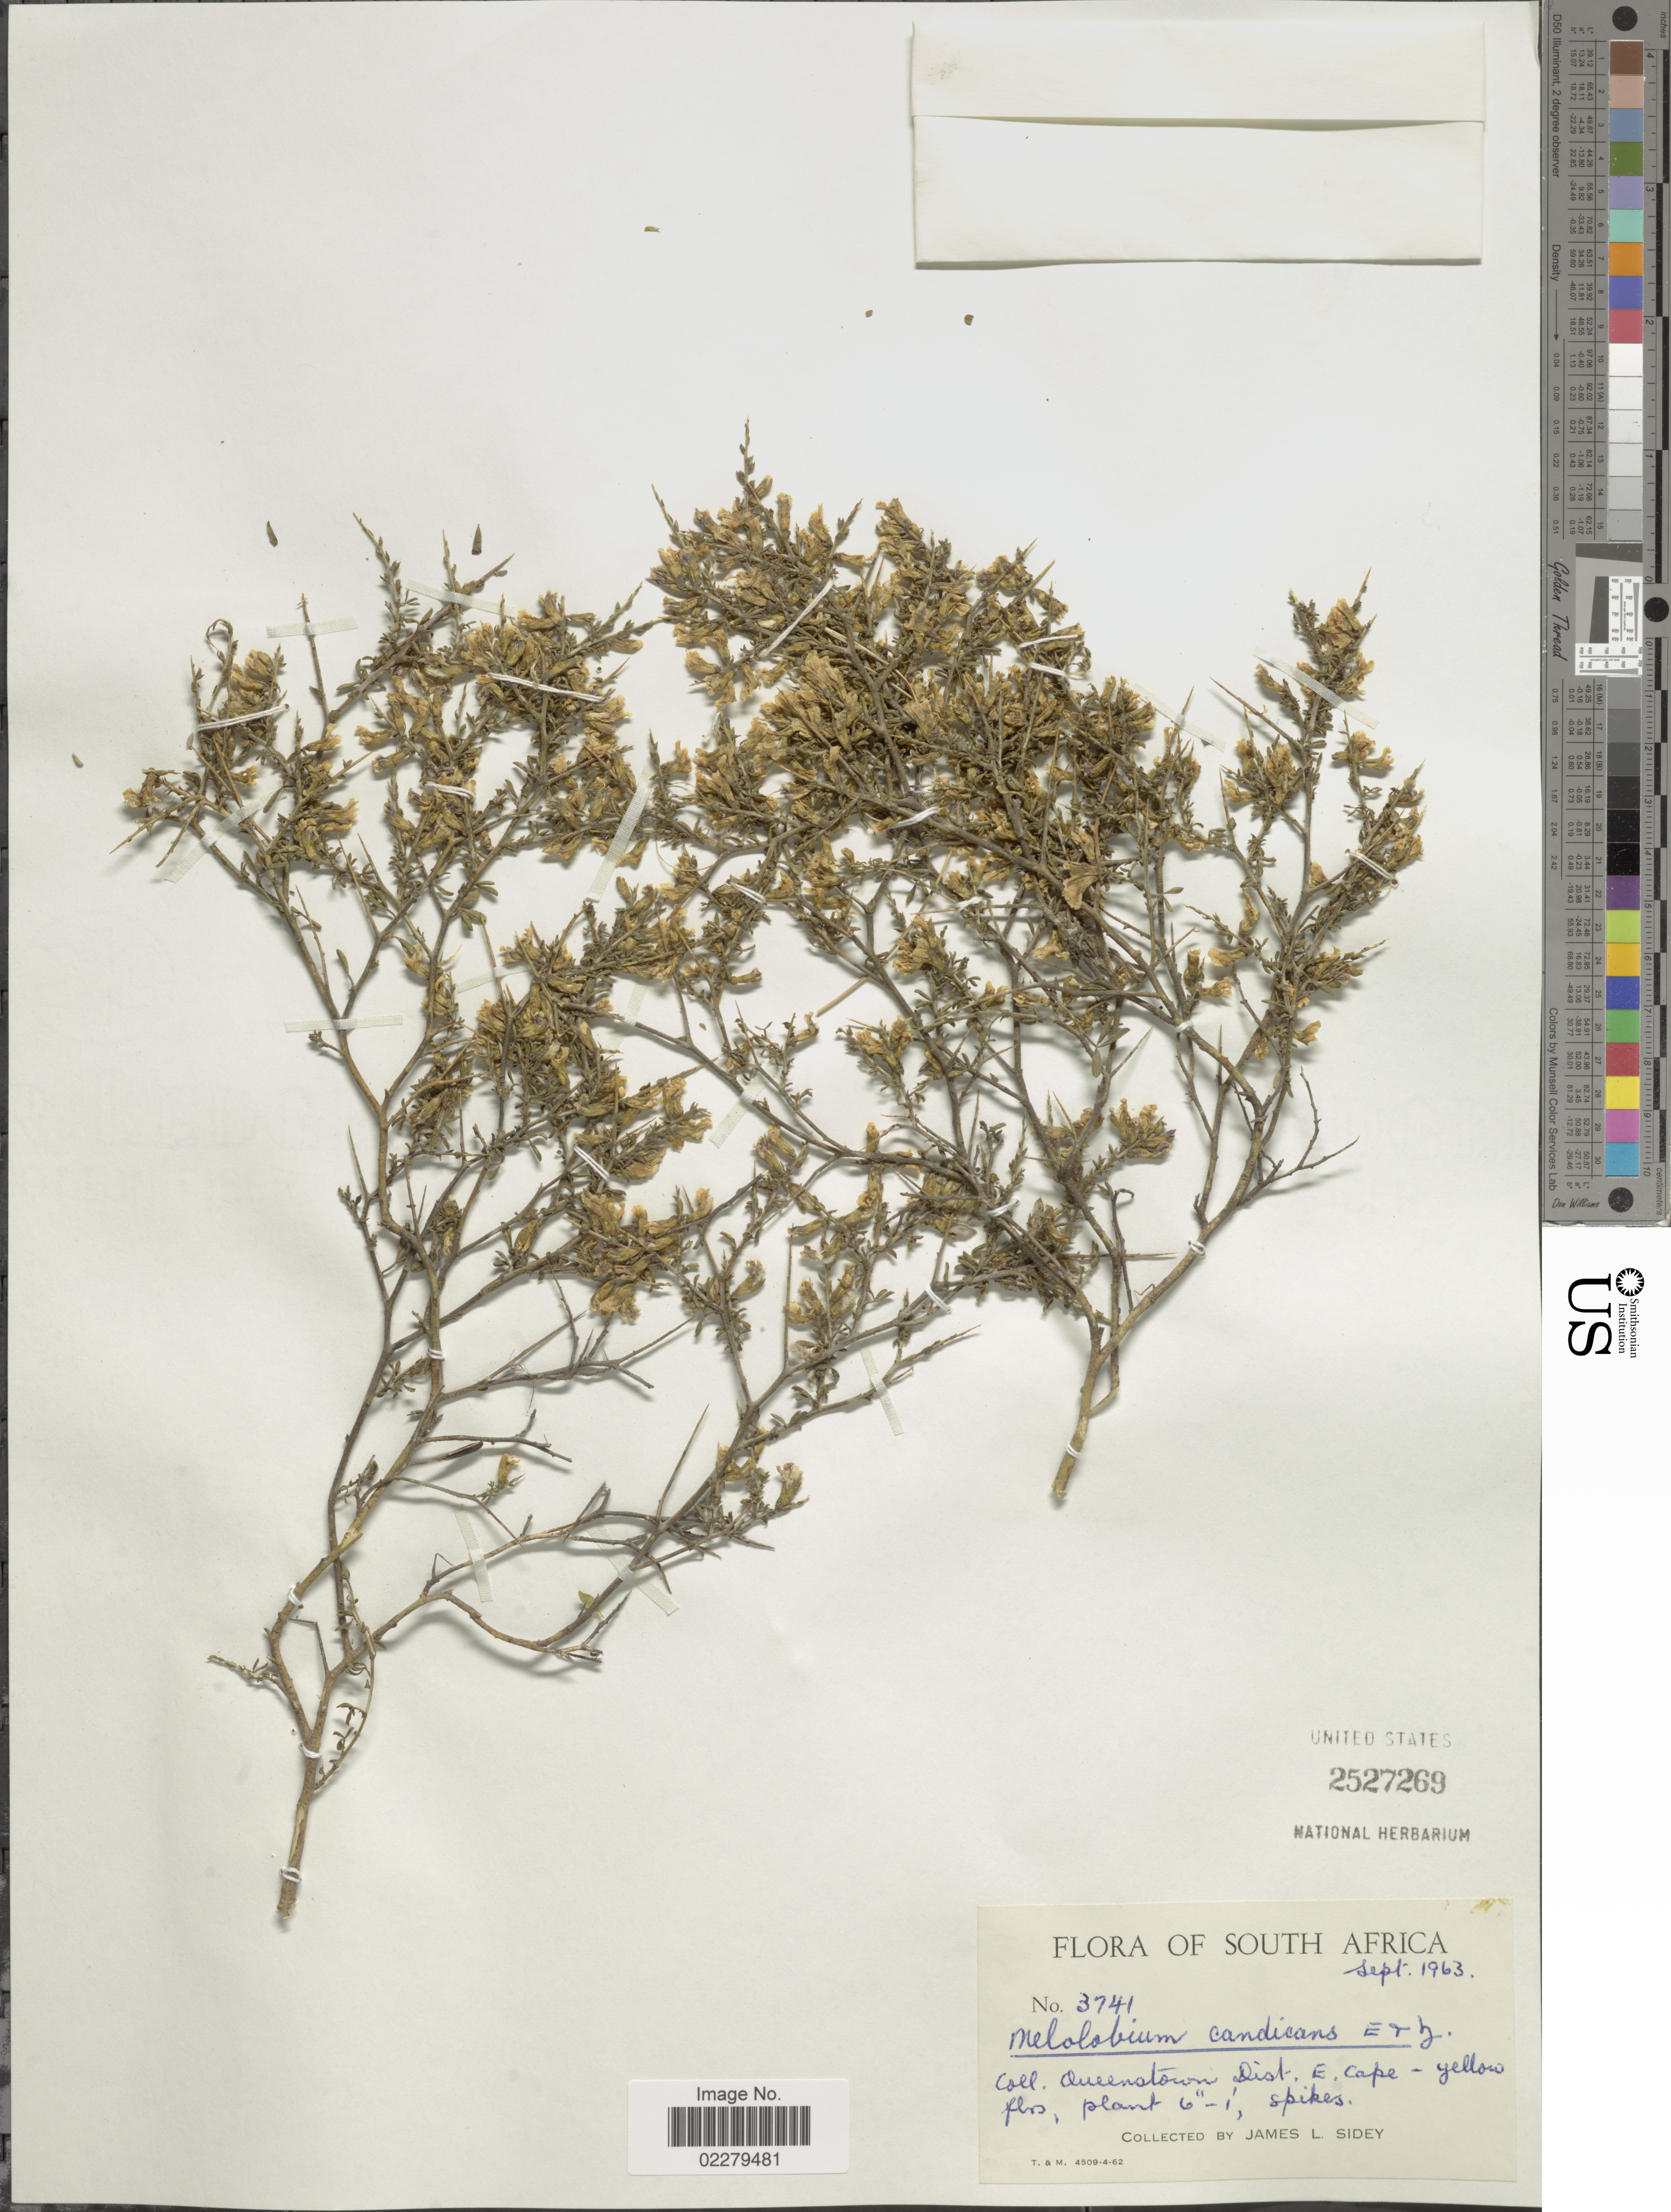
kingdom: Plantae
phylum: Tracheophyta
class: Magnoliopsida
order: Fabales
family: Fabaceae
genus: Melolobium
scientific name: Melolobium candicans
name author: Eckl. & Zeyh.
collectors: J. L. Sidey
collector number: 3741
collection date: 1963-09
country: South Africa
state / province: Eastern Cape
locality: Queenstown, Dist. E. Cape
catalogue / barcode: US 2527269